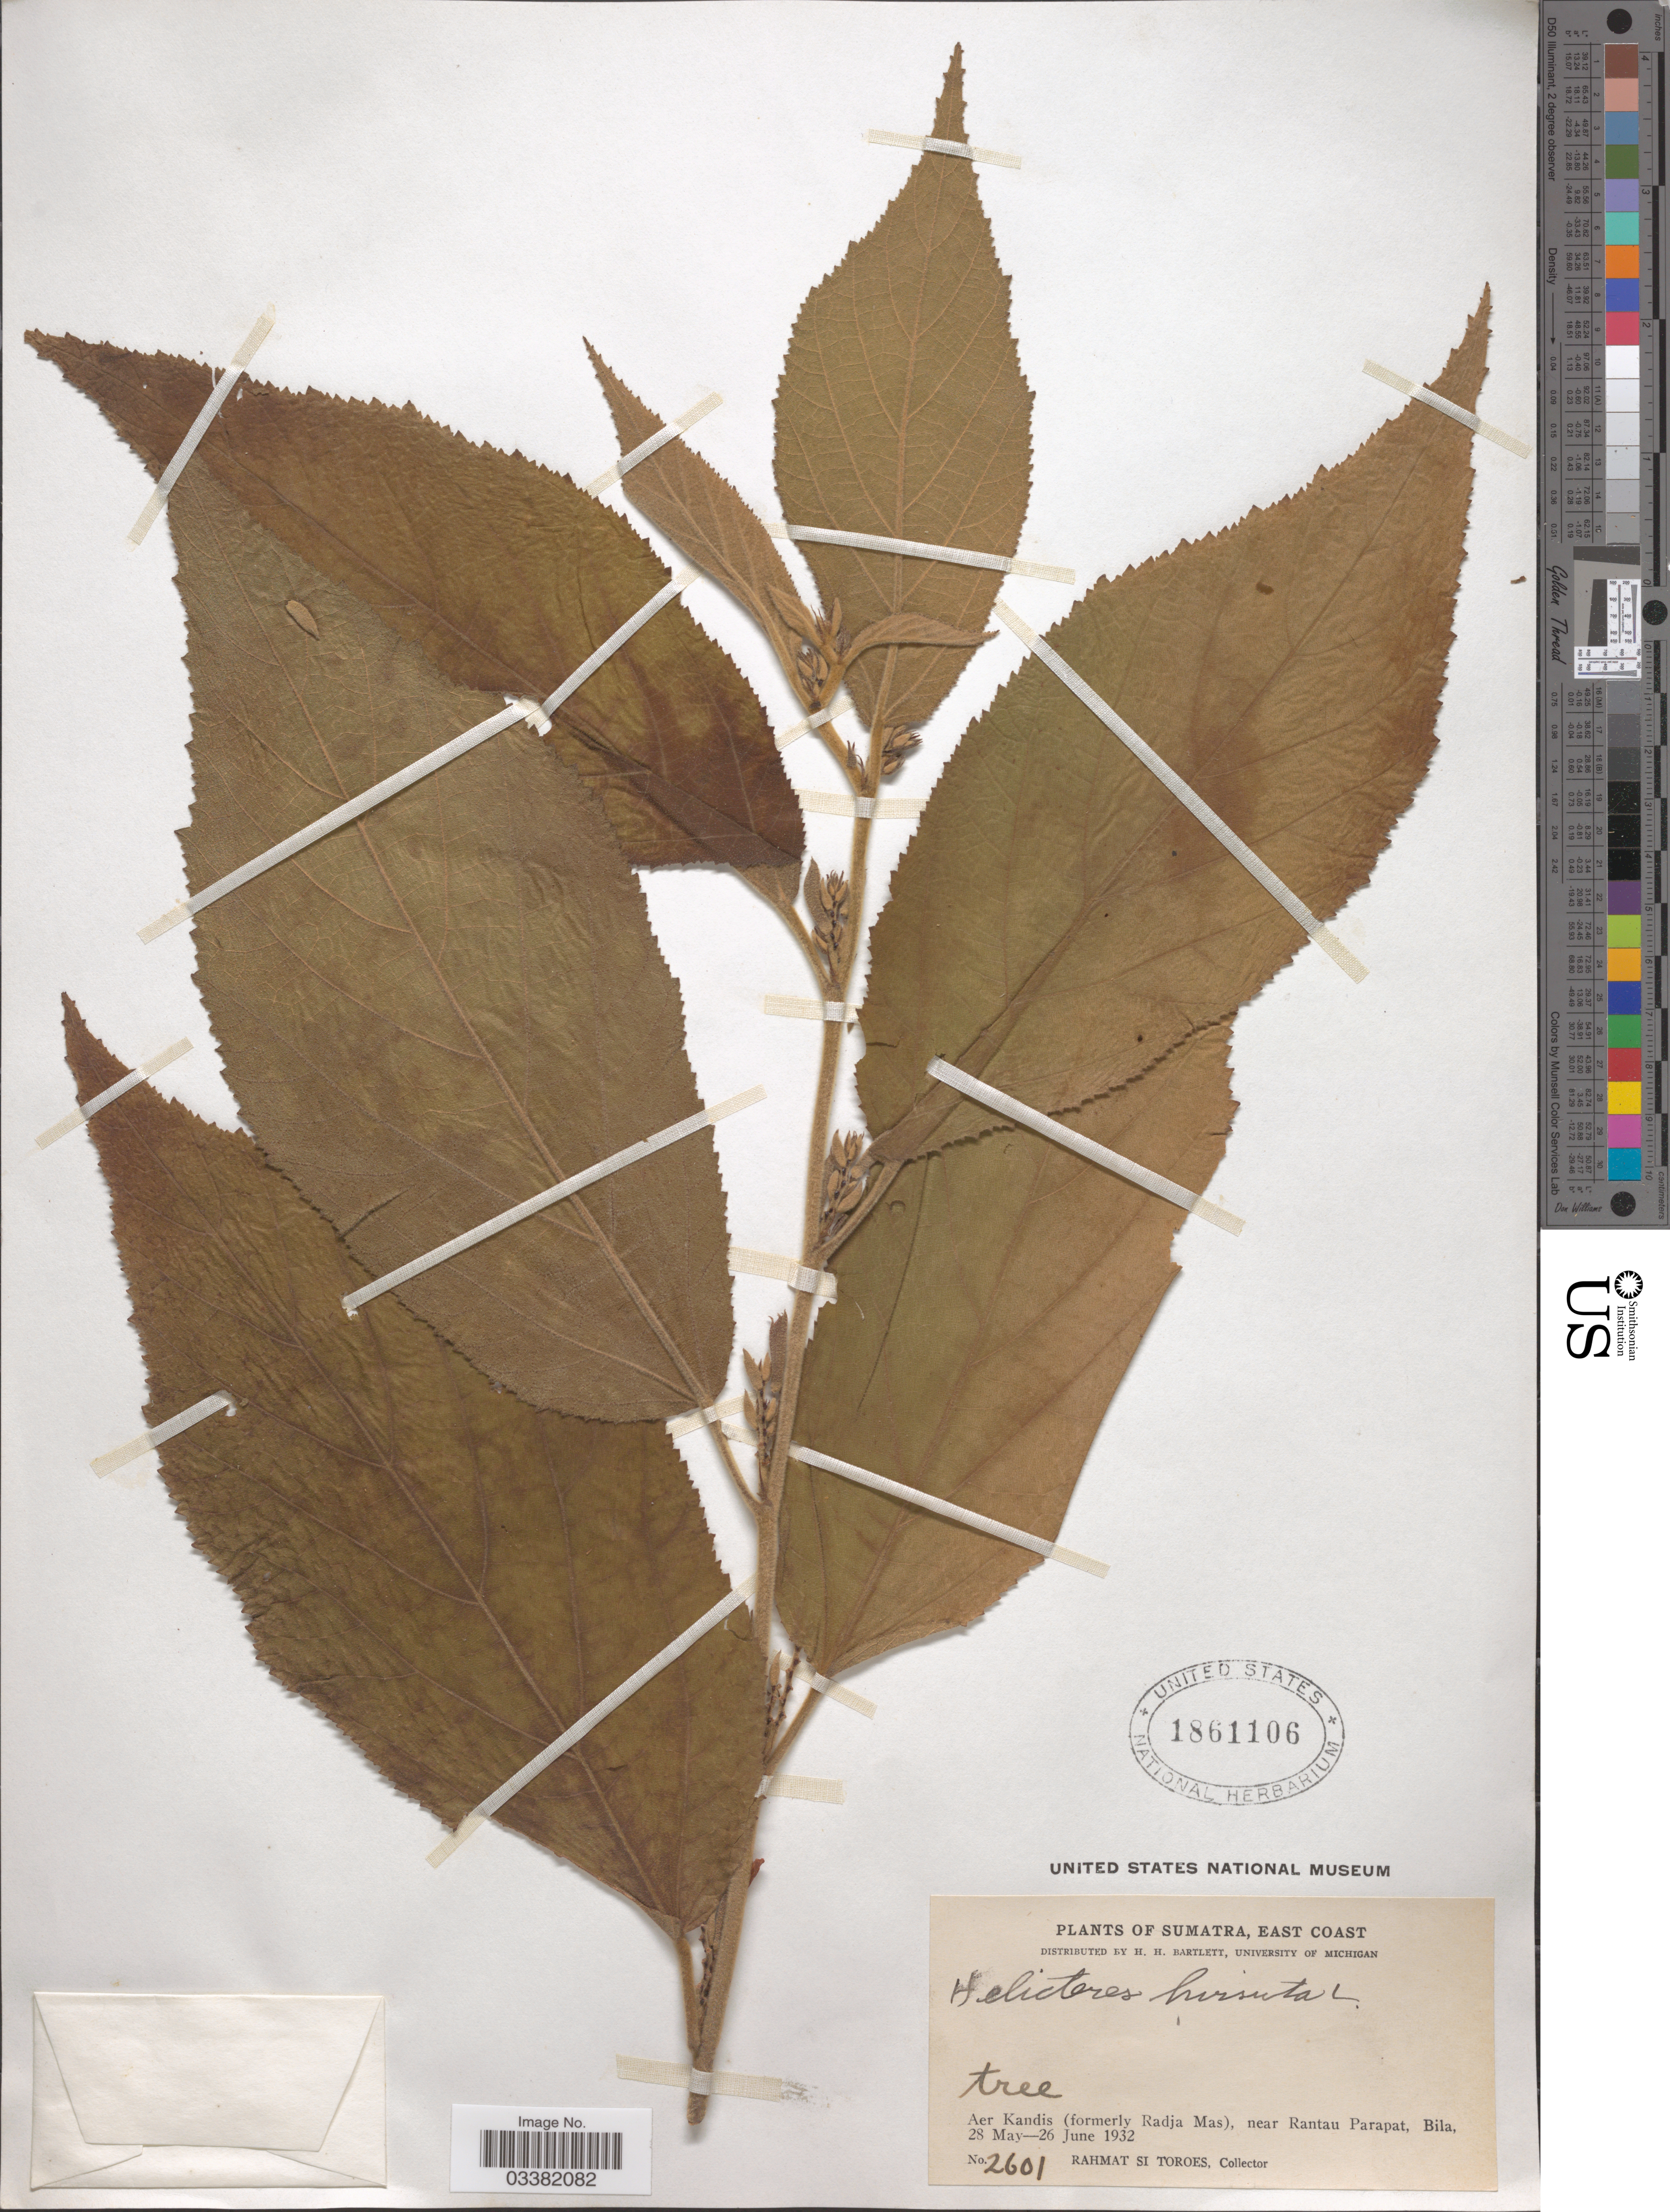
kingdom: Plantae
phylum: Tracheophyta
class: Magnoliopsida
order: Malvales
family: Malvaceae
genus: Helicteres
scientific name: Helicteres hirsuta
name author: Lour.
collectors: Rahmat Si Boeea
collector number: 2601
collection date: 1932-05-28/1932-06-26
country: Indonesia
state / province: Sumatra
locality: East Coast. Aer Kandis (formerly Radja Mas), near Rantau Parapat, Bila.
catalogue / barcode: US 1861106